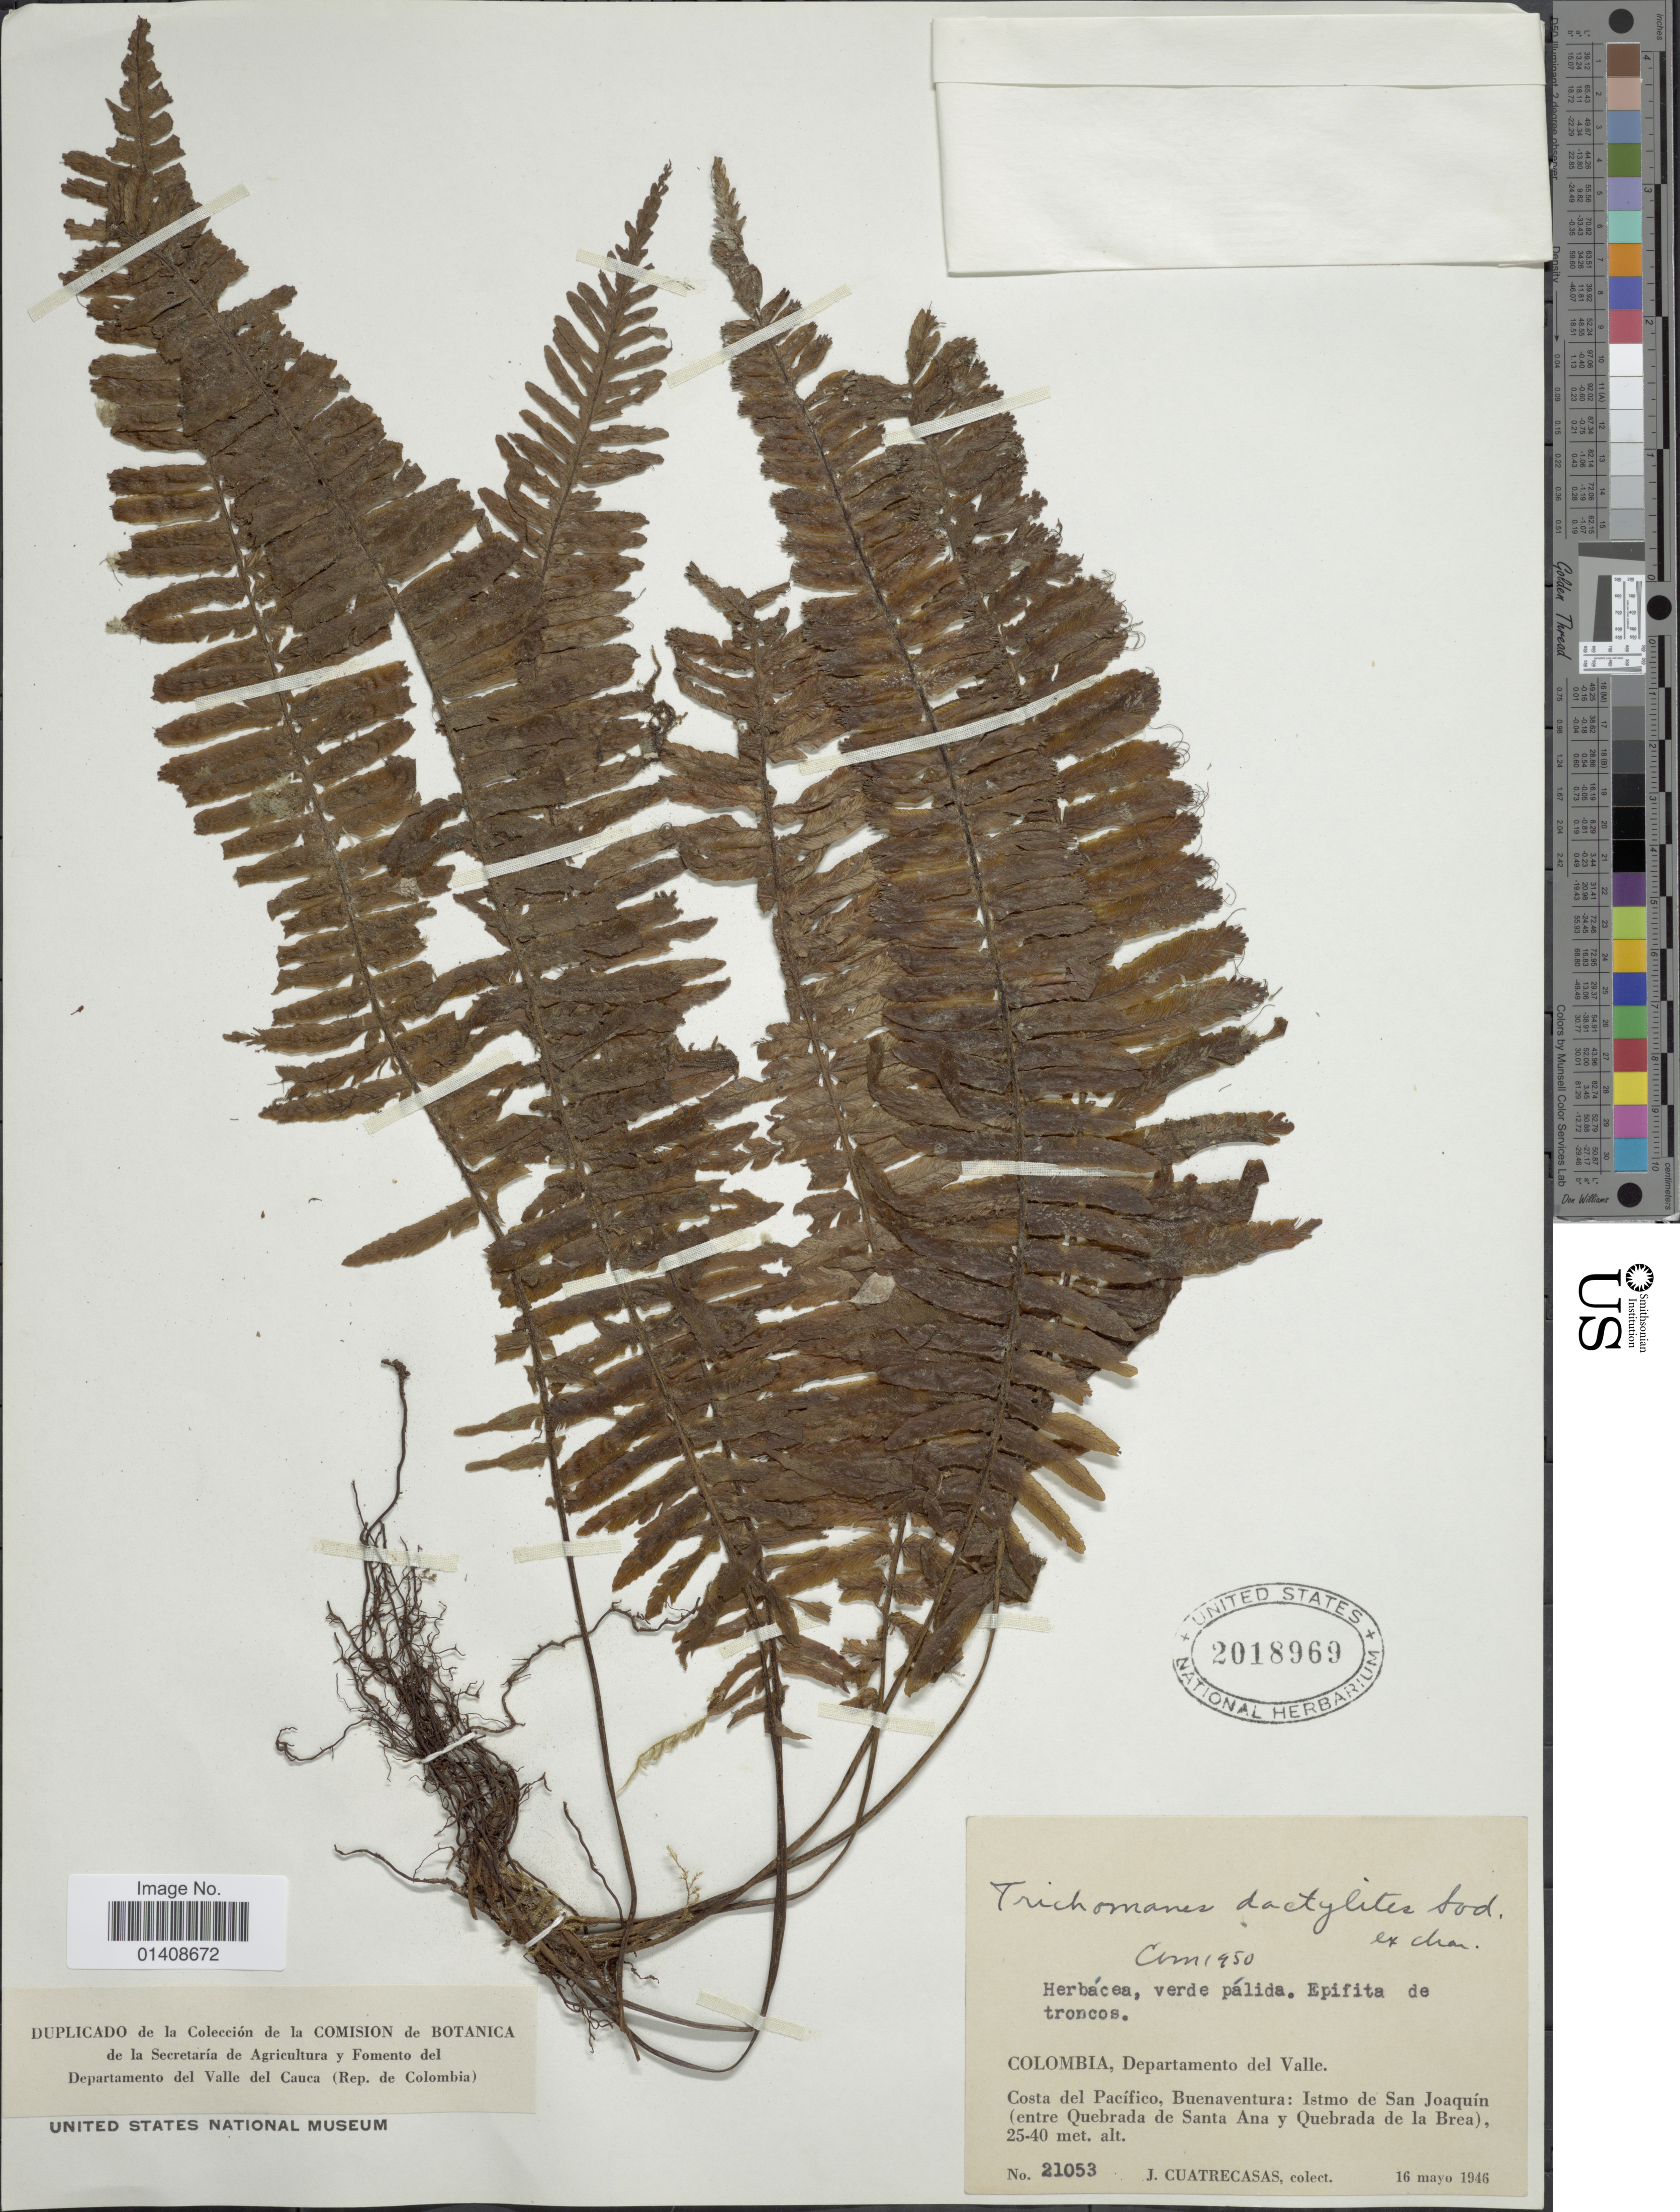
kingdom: Plantae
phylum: Tracheophyta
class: Polypodiopsida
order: Hymenophyllales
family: Hymenophyllaceae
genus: Trichomanes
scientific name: Trichomanes dactylites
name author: Sodiro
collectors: J. Cuatrecasas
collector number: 21053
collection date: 1946-05-16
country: Colombia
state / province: Valle del Cauca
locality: Departmento del Valle. Costa del Pacifico, Buenaventura: Istmo de San Joaquin (entre Quebrada de Santa Ana y Quebrada de La Brea)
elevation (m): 25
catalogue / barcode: US 2018969